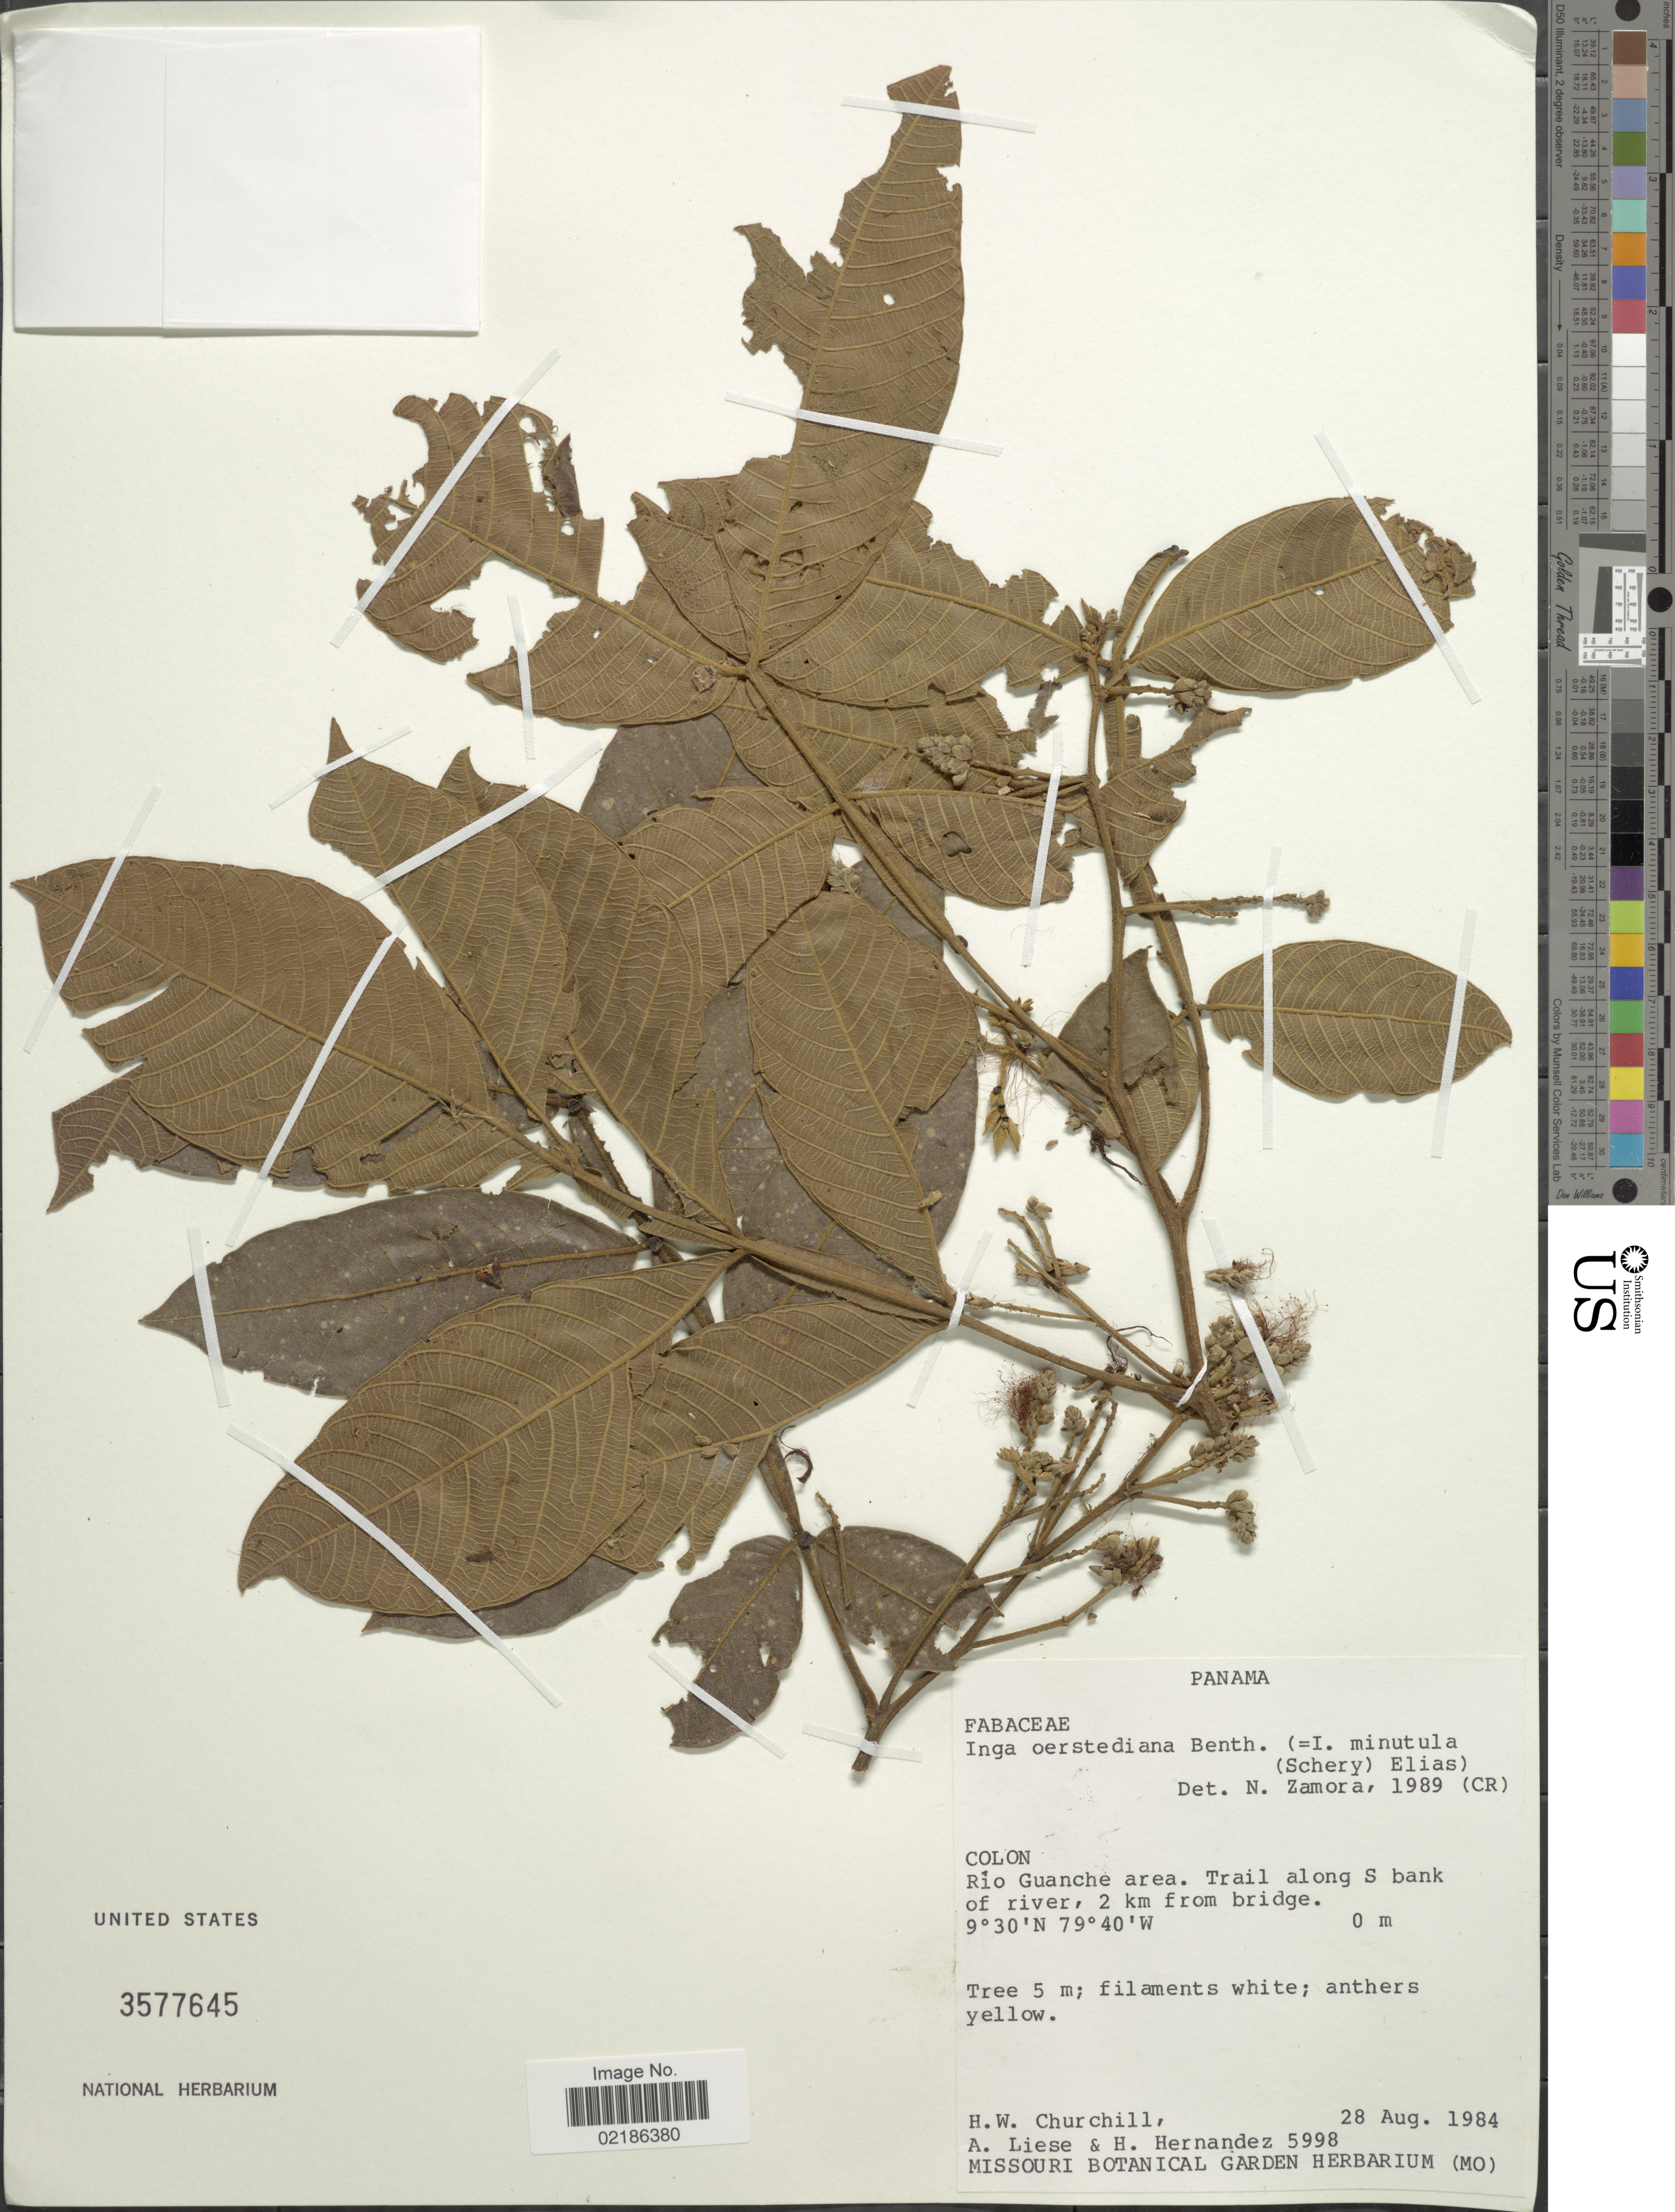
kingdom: Plantae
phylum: Tracheophyta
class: Magnoliopsida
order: Fabales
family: Fabaceae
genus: Inga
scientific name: Inga oerstediana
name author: Benth.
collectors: H. Churchill, A. Liese & Hernández, H.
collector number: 5998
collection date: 1984-08-28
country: Panama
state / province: Colón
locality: Rio Guanache area, trail along S bank of river, 2 km from bridge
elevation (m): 0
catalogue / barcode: US 3577645